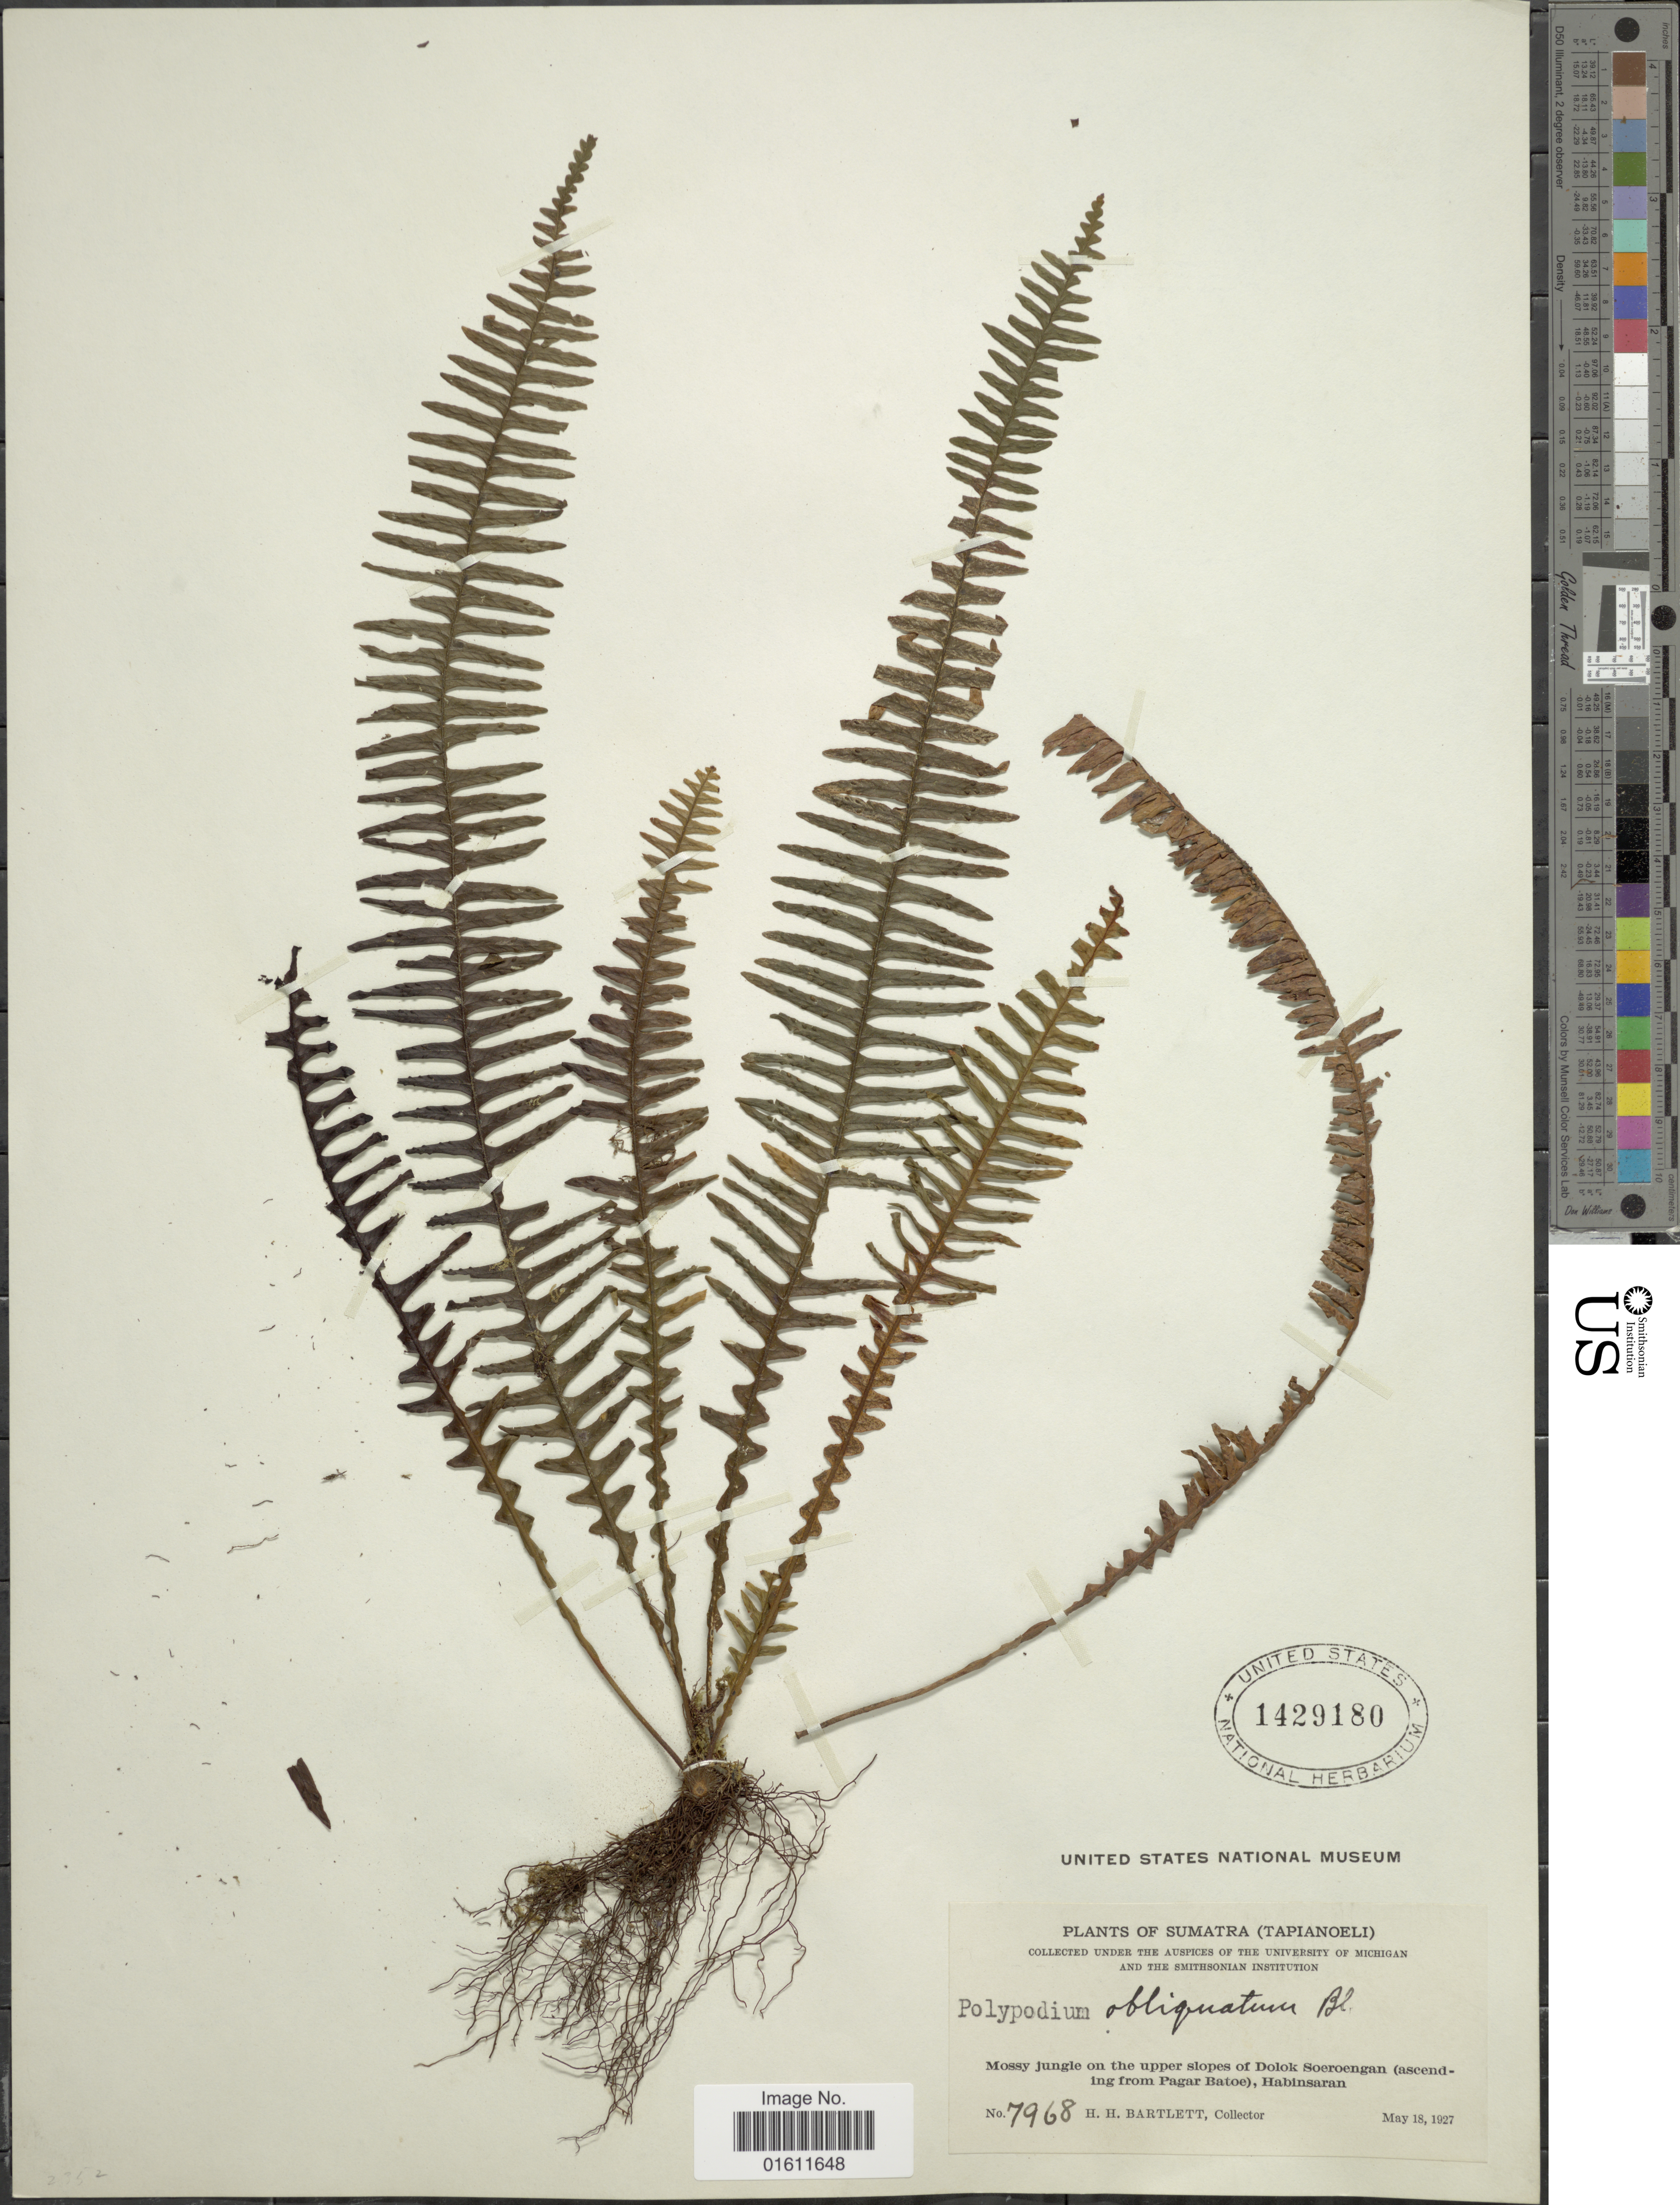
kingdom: Plantae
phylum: Tracheophyta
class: Polypodiopsida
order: Polypodiales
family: Polypodiaceae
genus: Prosaptia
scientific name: Prosaptia obliquata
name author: (Blume) Mett.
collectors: H. H. Bartlett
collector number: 7968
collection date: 1927-05-18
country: Indonesia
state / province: Sumatra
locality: Tapianoeli, mossy jungle on the upper slopes of Dolok Soeroengan (ascending from Pagar Batoe), Habinsaran.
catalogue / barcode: US 1429180